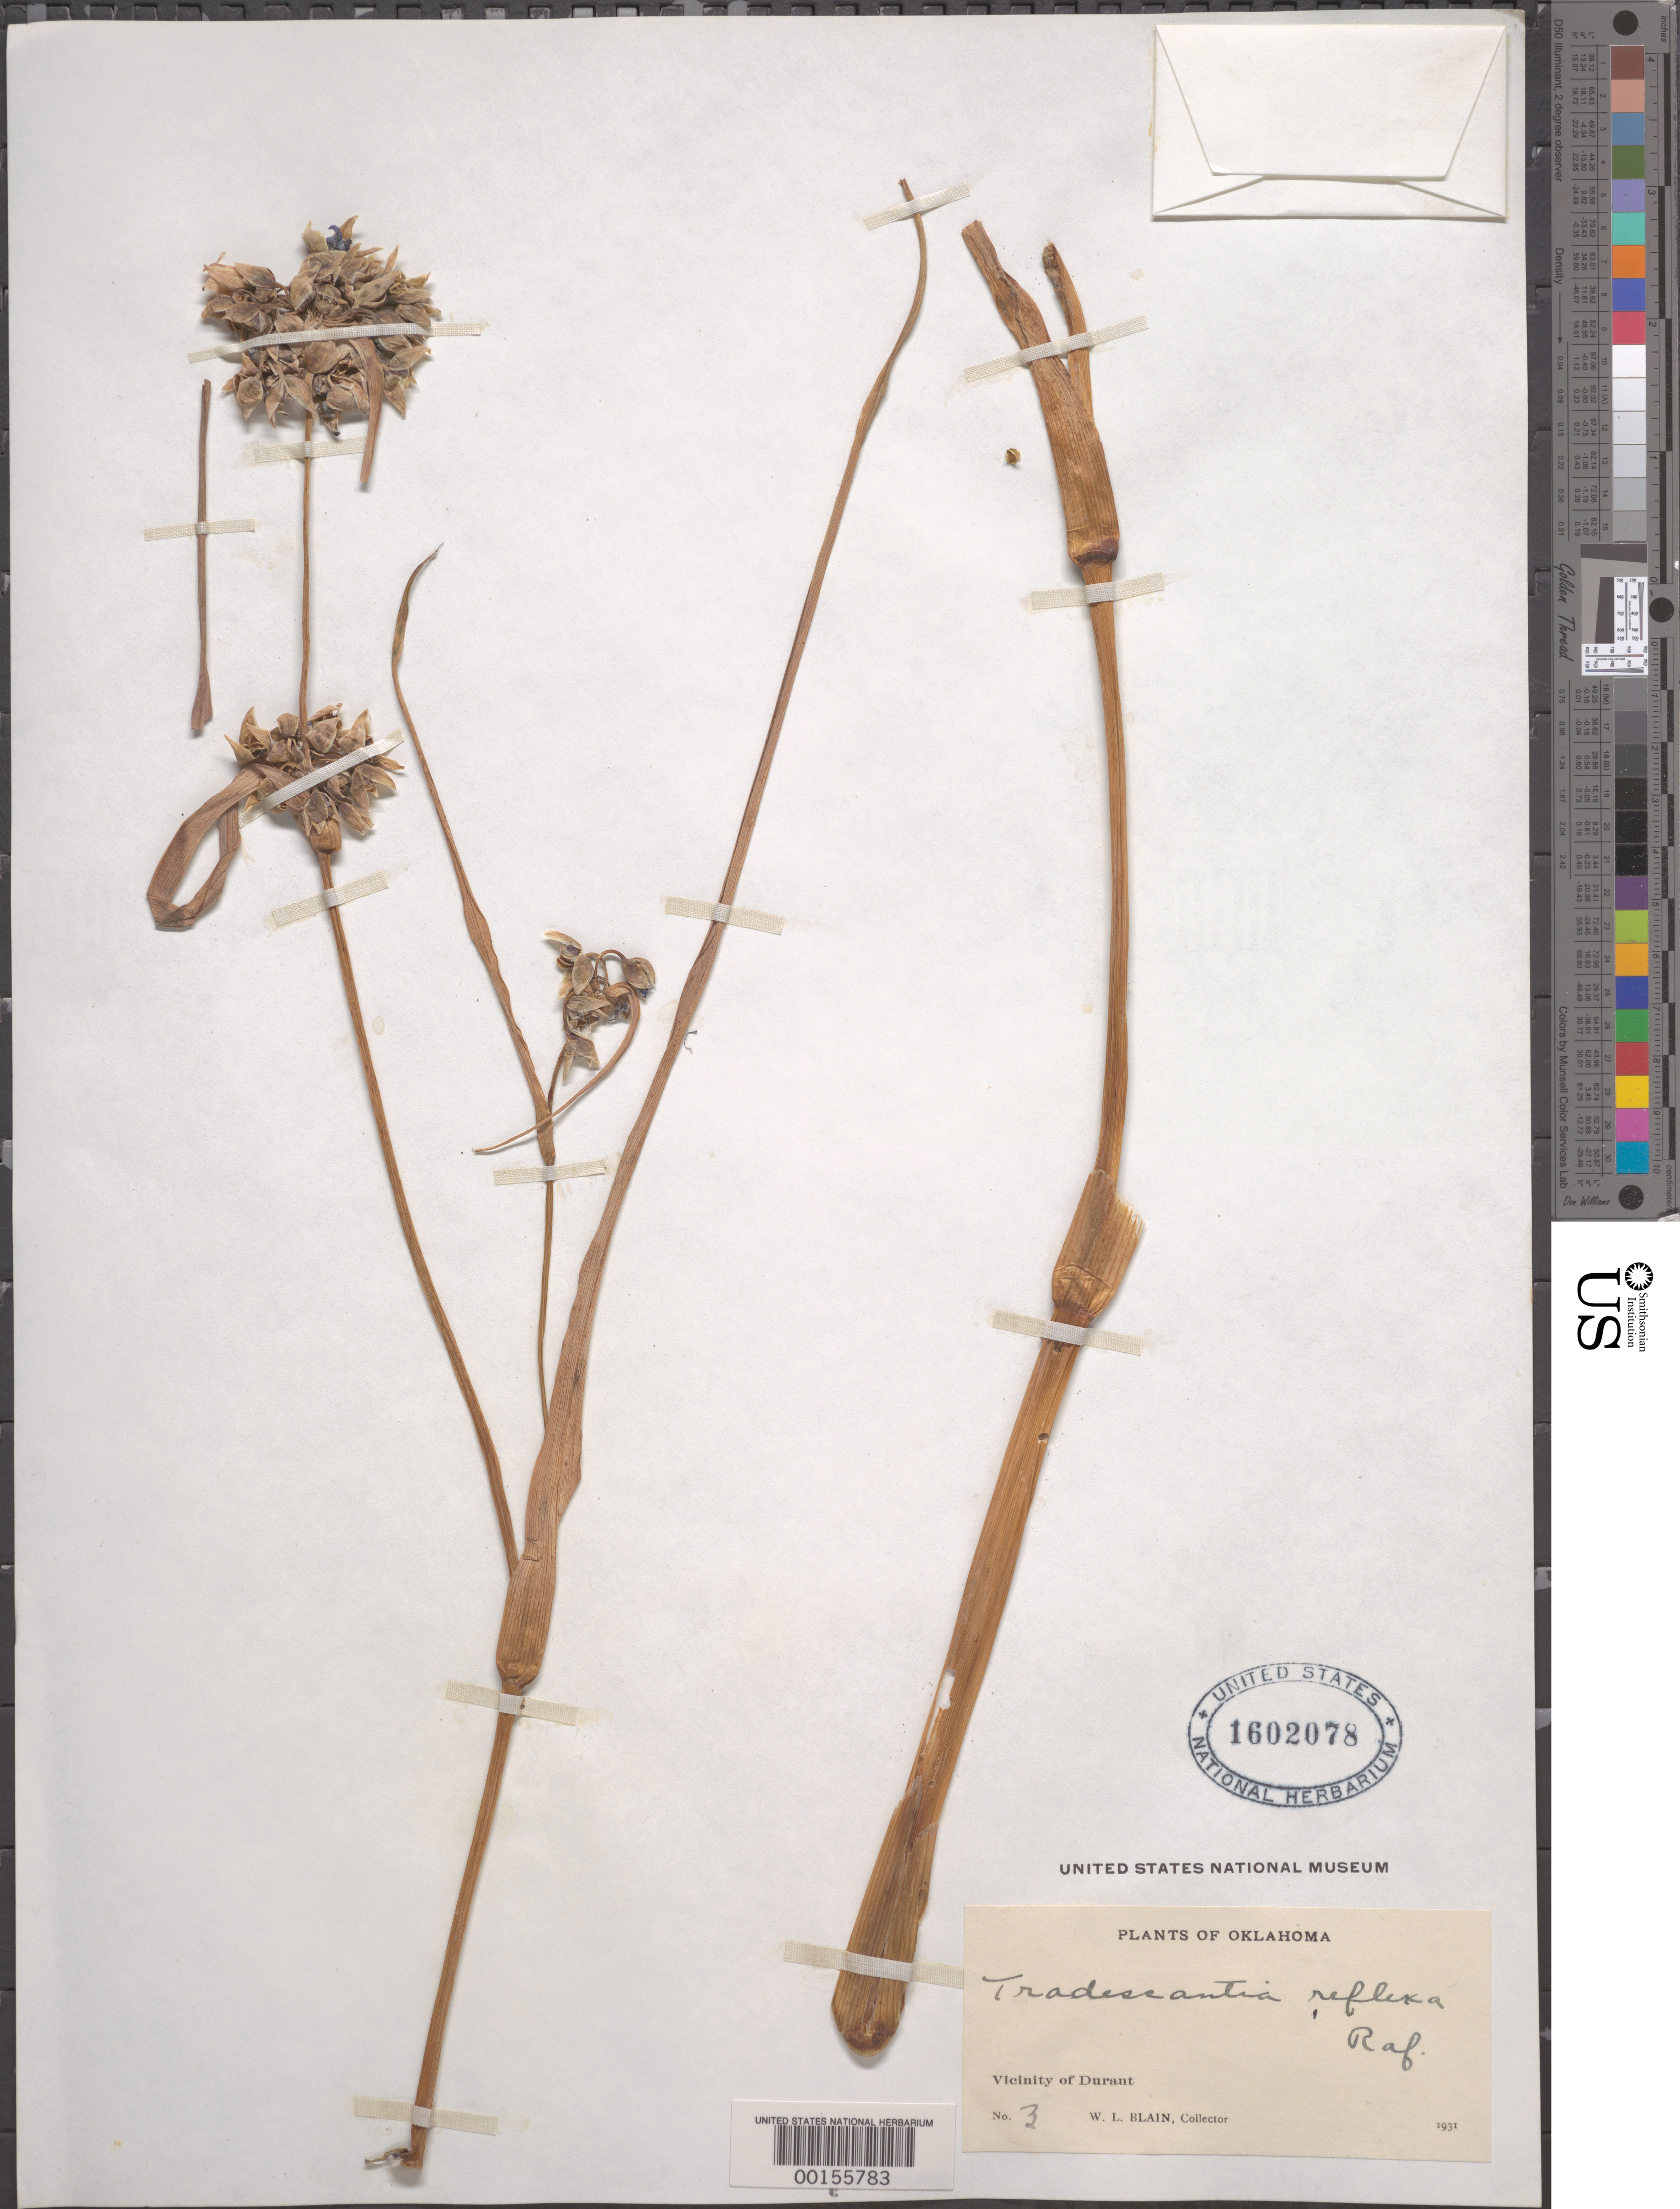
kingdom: Plantae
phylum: Tracheophyta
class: Liliopsida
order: Commelinales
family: Commelinaceae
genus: Tradescantia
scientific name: Tradescantia ohiensis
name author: Raf.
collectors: W. Blain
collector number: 03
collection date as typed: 1931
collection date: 1931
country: United States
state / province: Oklahoma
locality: Near durant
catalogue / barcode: US 1602078